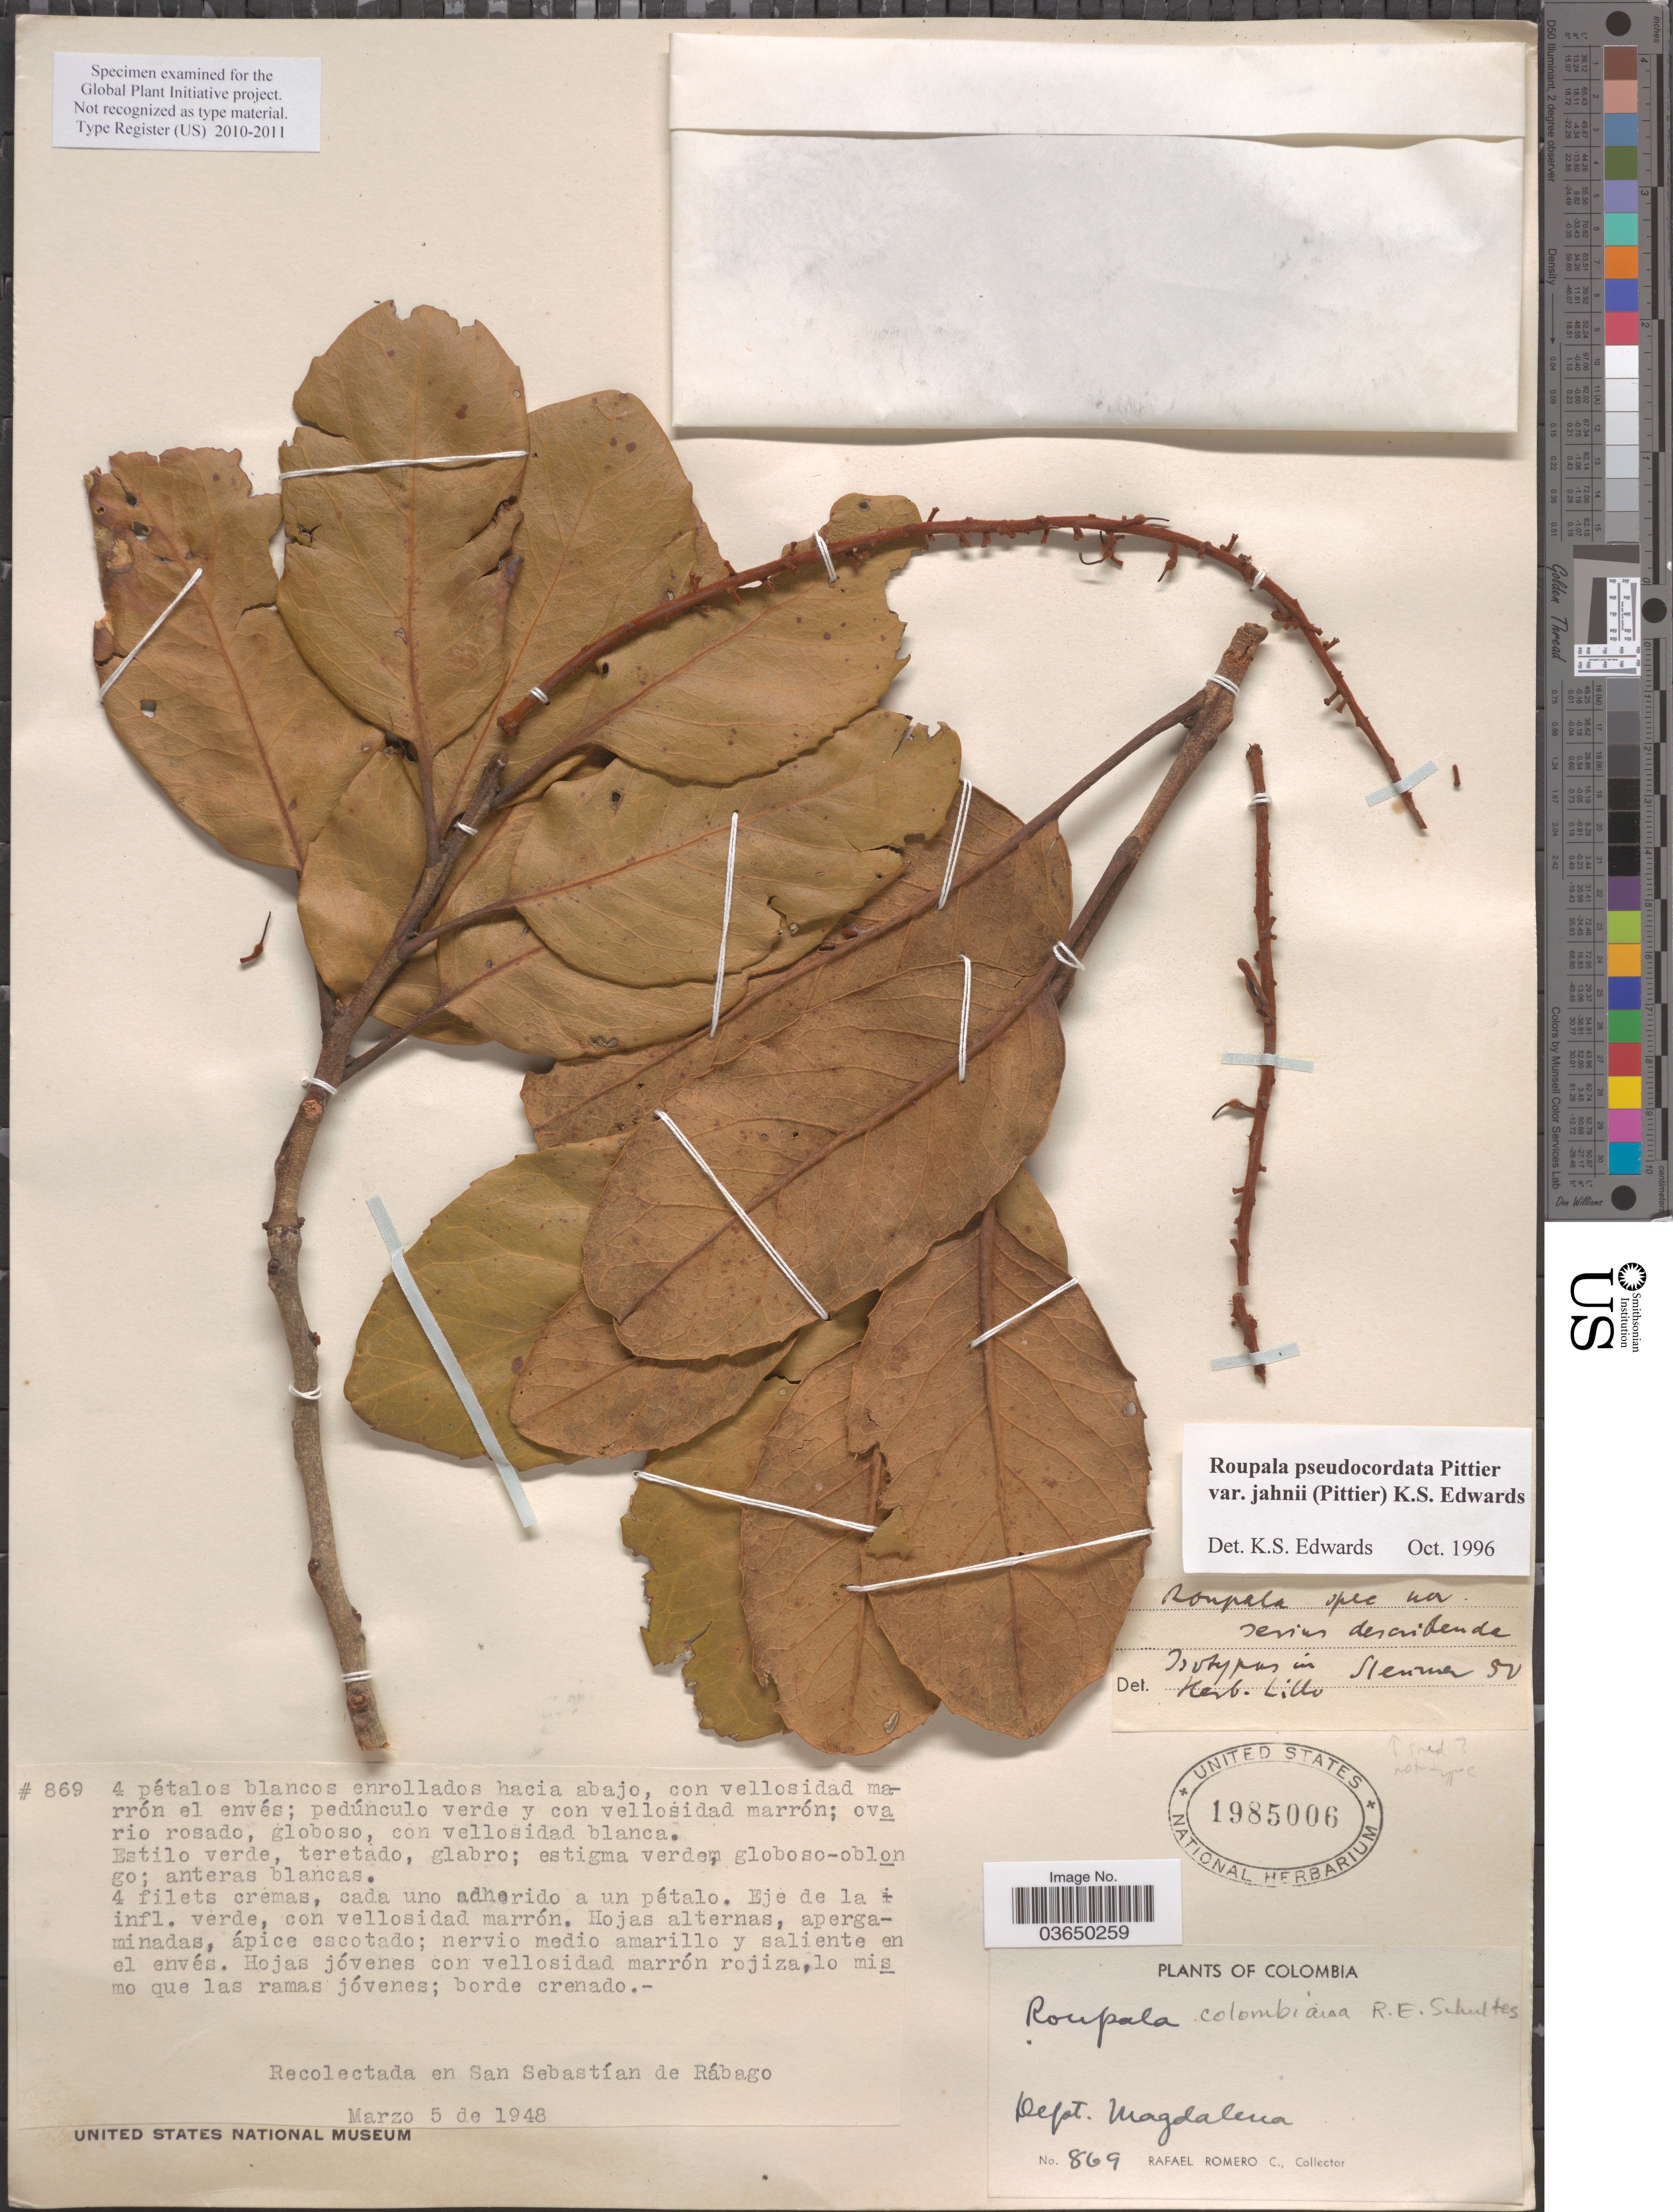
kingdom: Plantae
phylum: Tracheophyta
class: Magnoliopsida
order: Proteales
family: Proteaceae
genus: Roupala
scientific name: Roupala pseudocordata var. jahnii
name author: (Pittier) K.S. Edwards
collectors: R. Romero Castañeda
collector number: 869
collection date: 1948-03-05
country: Colombia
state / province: Magdalena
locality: San Sebastían de Rábago. Dept. Magdalena.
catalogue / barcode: US 1985006